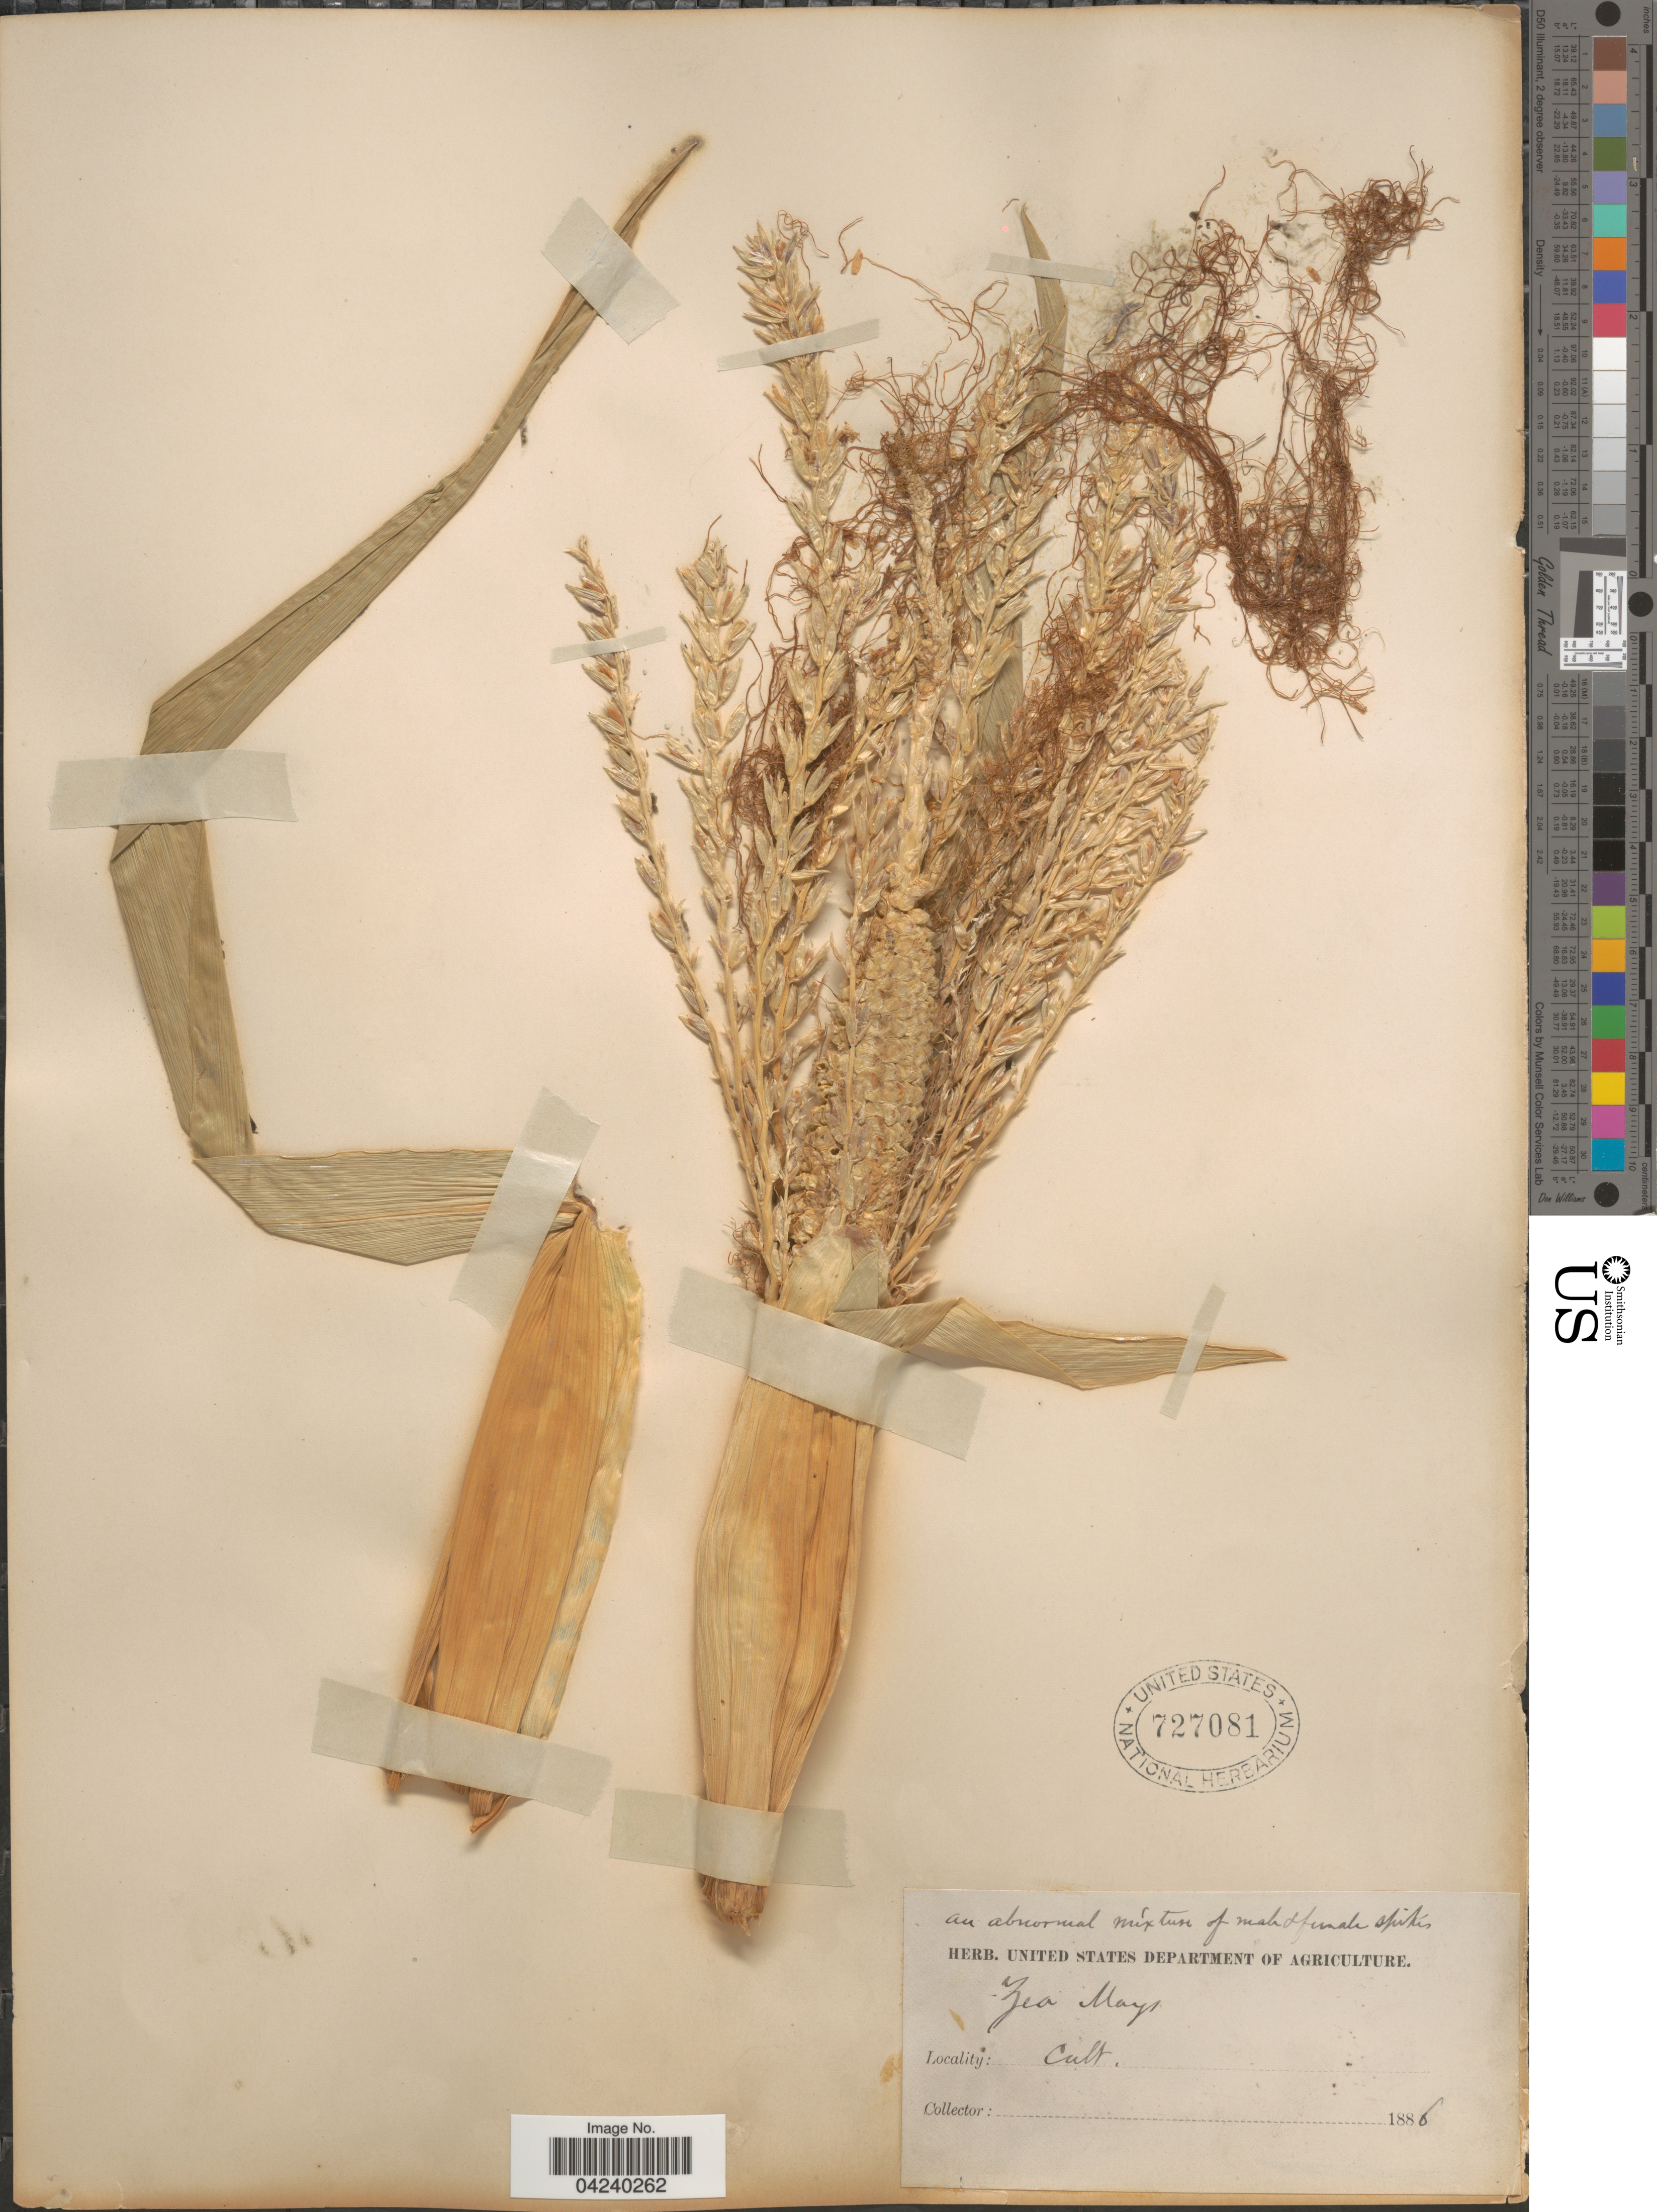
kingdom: Plantae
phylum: Tracheophyta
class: Liliopsida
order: Poales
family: Poaceae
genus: Zea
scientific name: Zea mays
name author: L.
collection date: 1886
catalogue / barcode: US 727081